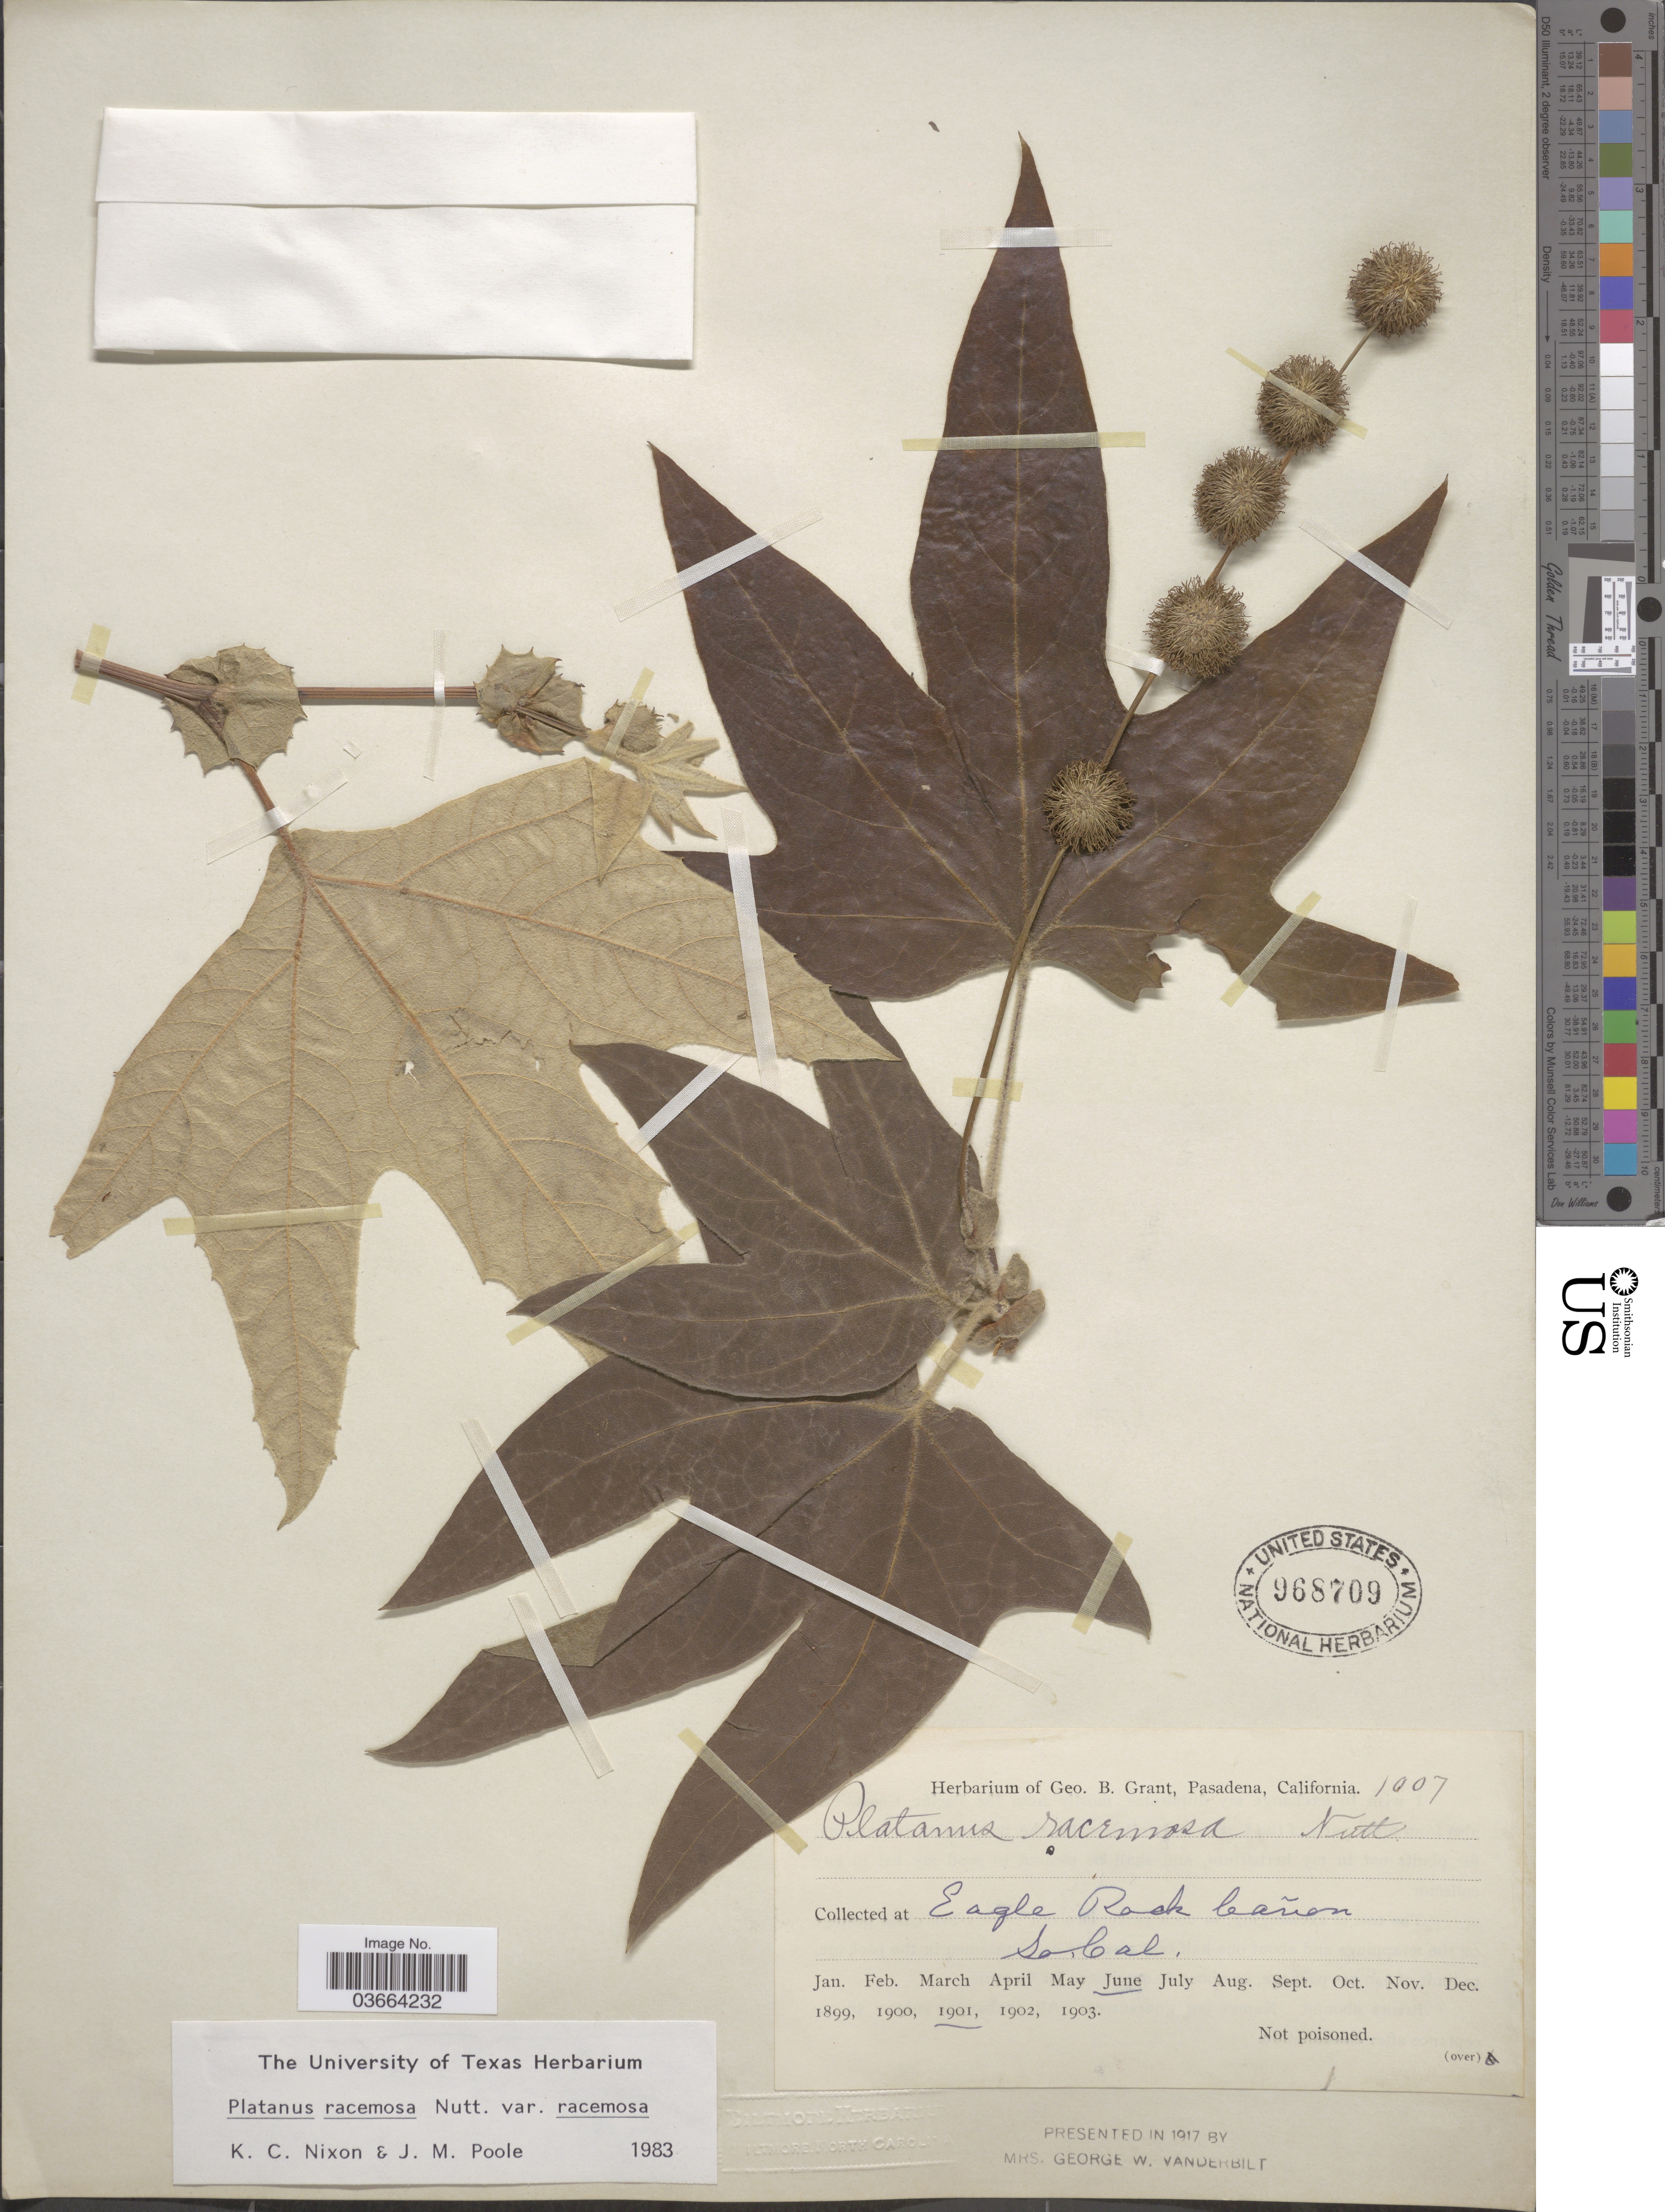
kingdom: Plantae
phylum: Tracheophyta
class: Magnoliopsida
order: Proteales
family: Platanaceae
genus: Platanus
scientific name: Platanus racemosa var. racemosa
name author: Nutt.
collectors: G. Grant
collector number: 1007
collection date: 1901-06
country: United States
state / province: California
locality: Eagle Rock cañon. So. Cal.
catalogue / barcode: US 968709